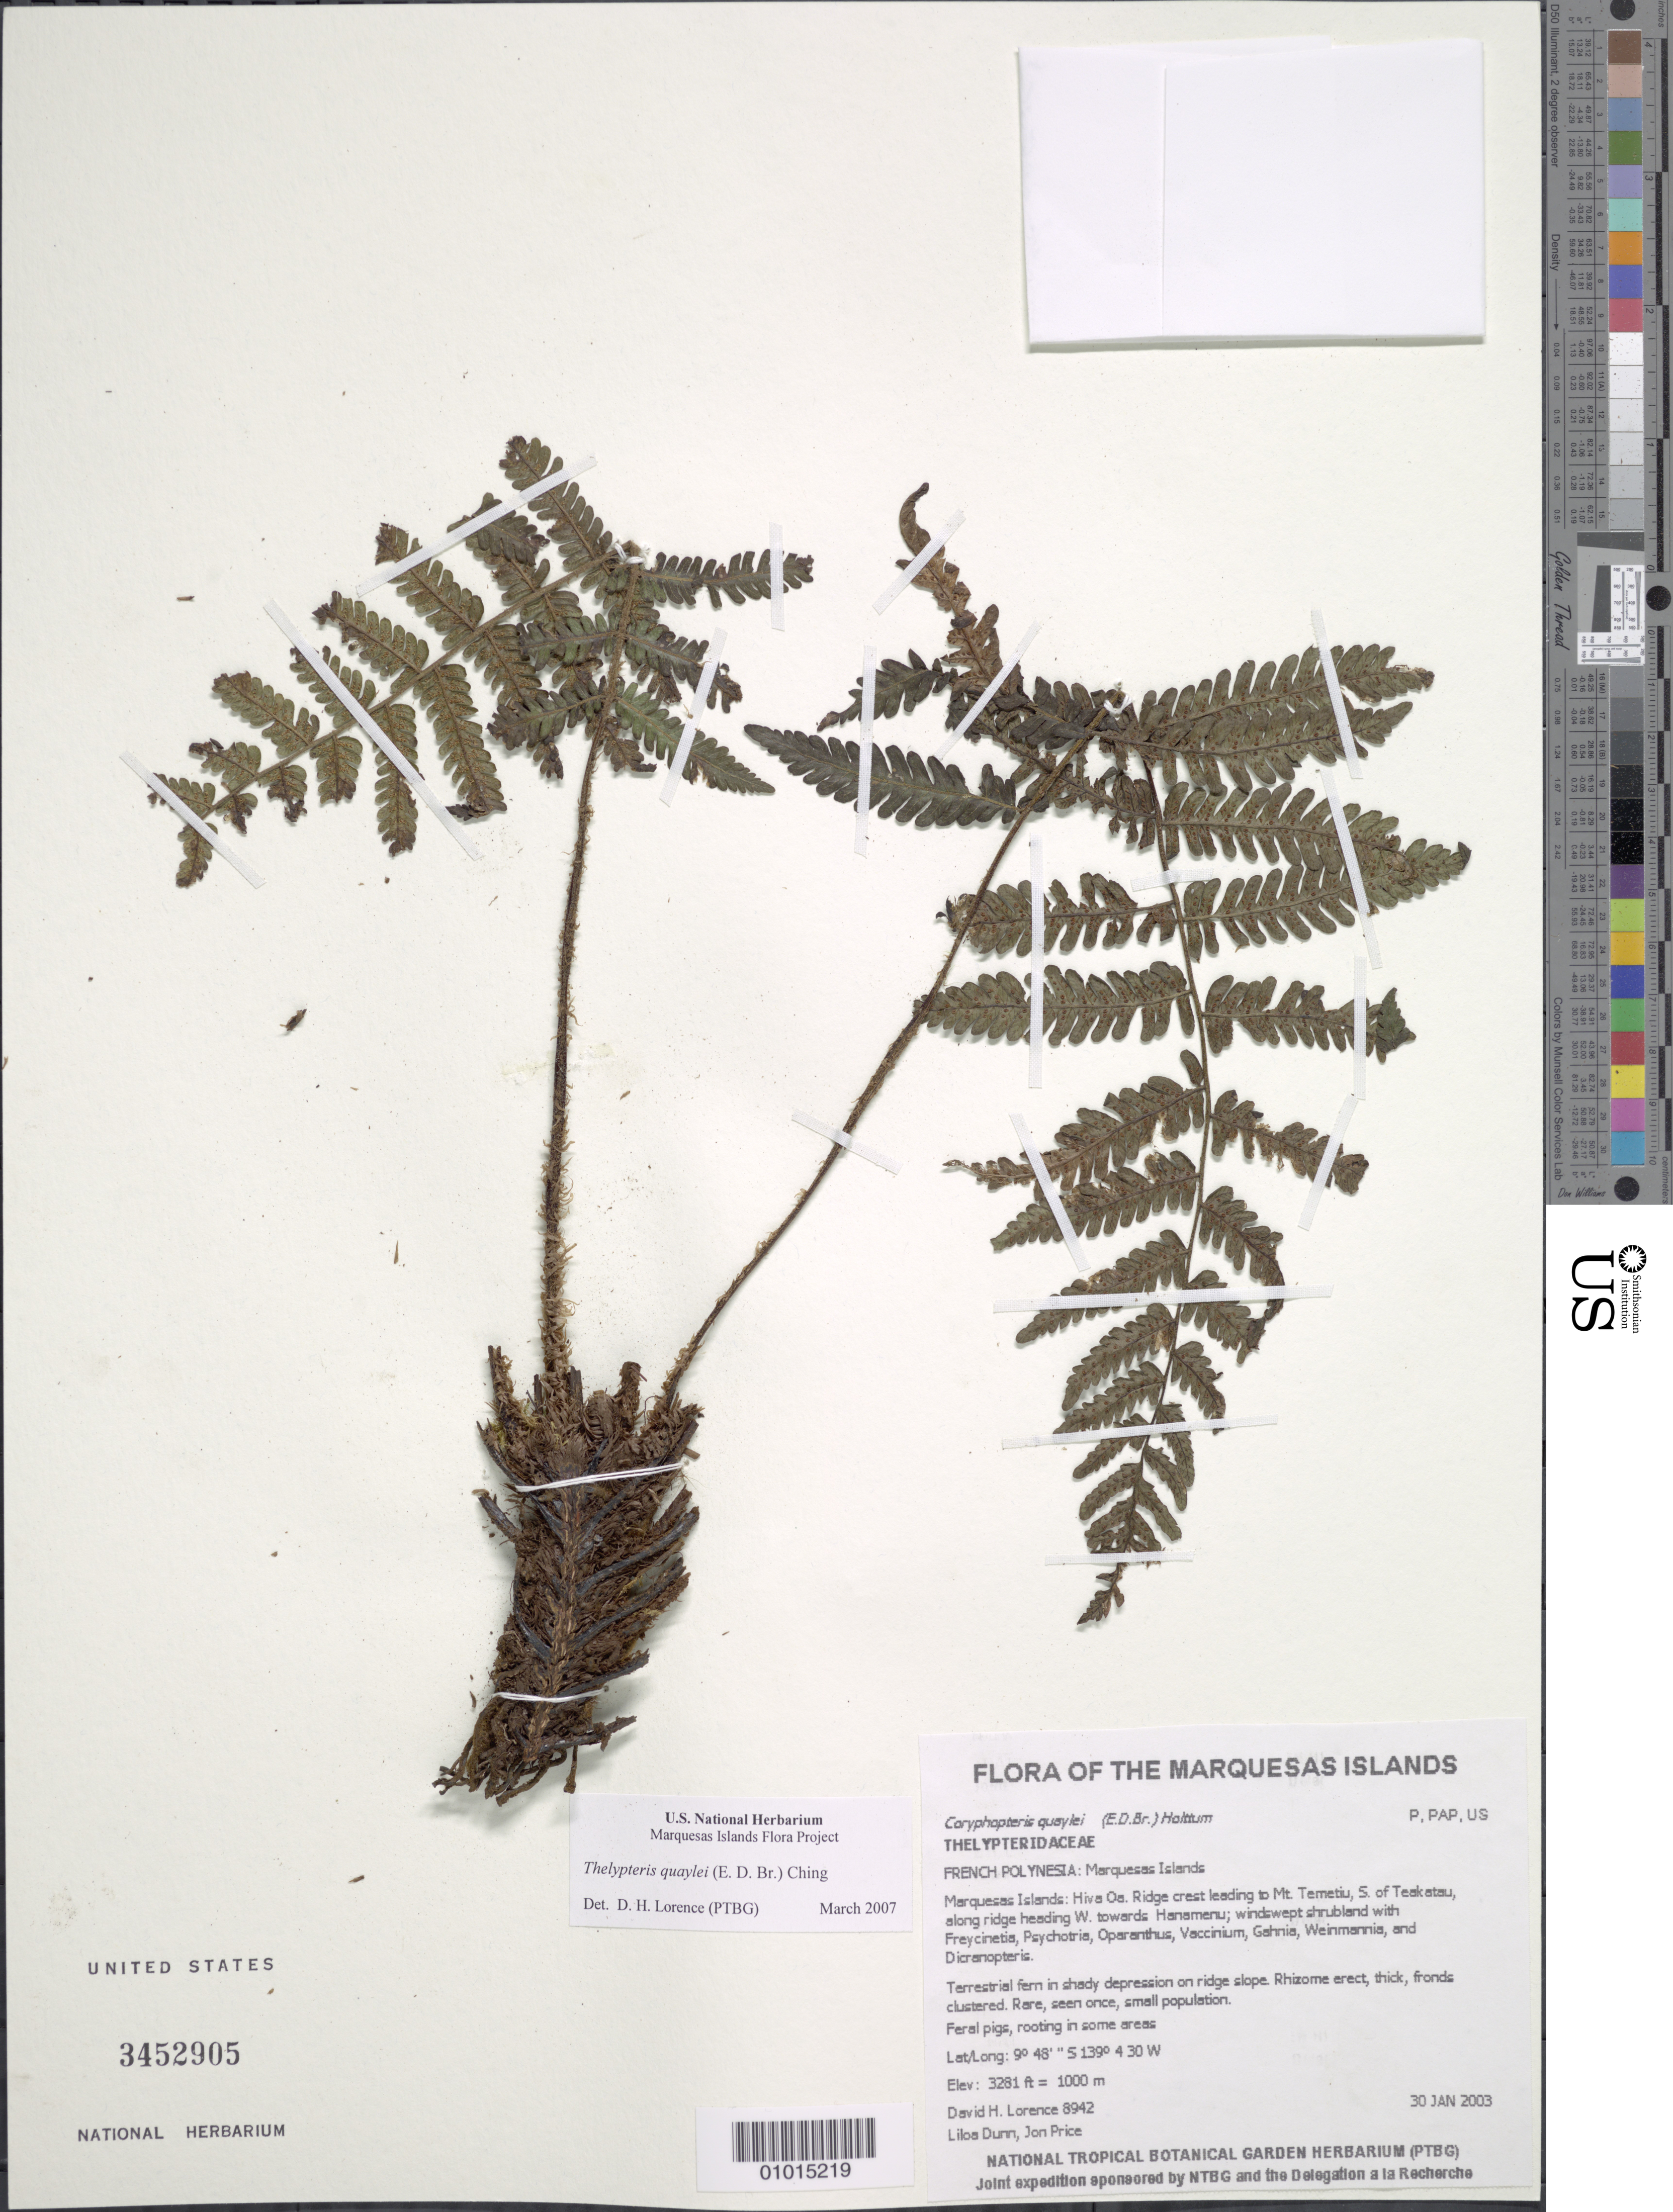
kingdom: Plantae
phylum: Tracheophyta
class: Polypodiopsida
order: Polypodiales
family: Thelypteridaceae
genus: Coryphopteris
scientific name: Coryphopteris quaylei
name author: (E.D. Br.) Holttum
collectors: D. Lorence, L. Dunn & J. Price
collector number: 8942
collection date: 2003-01-30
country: French Polynesia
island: Hiva Oa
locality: Ridge crest leading to Mt. Temetiu, S. of Teakatau, along ridge heading W. towards Hanamenu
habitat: Windswept shrubland. In shady depression on ridge slope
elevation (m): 1000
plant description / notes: Feral pigs, rooting in some areas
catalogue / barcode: US 3452905